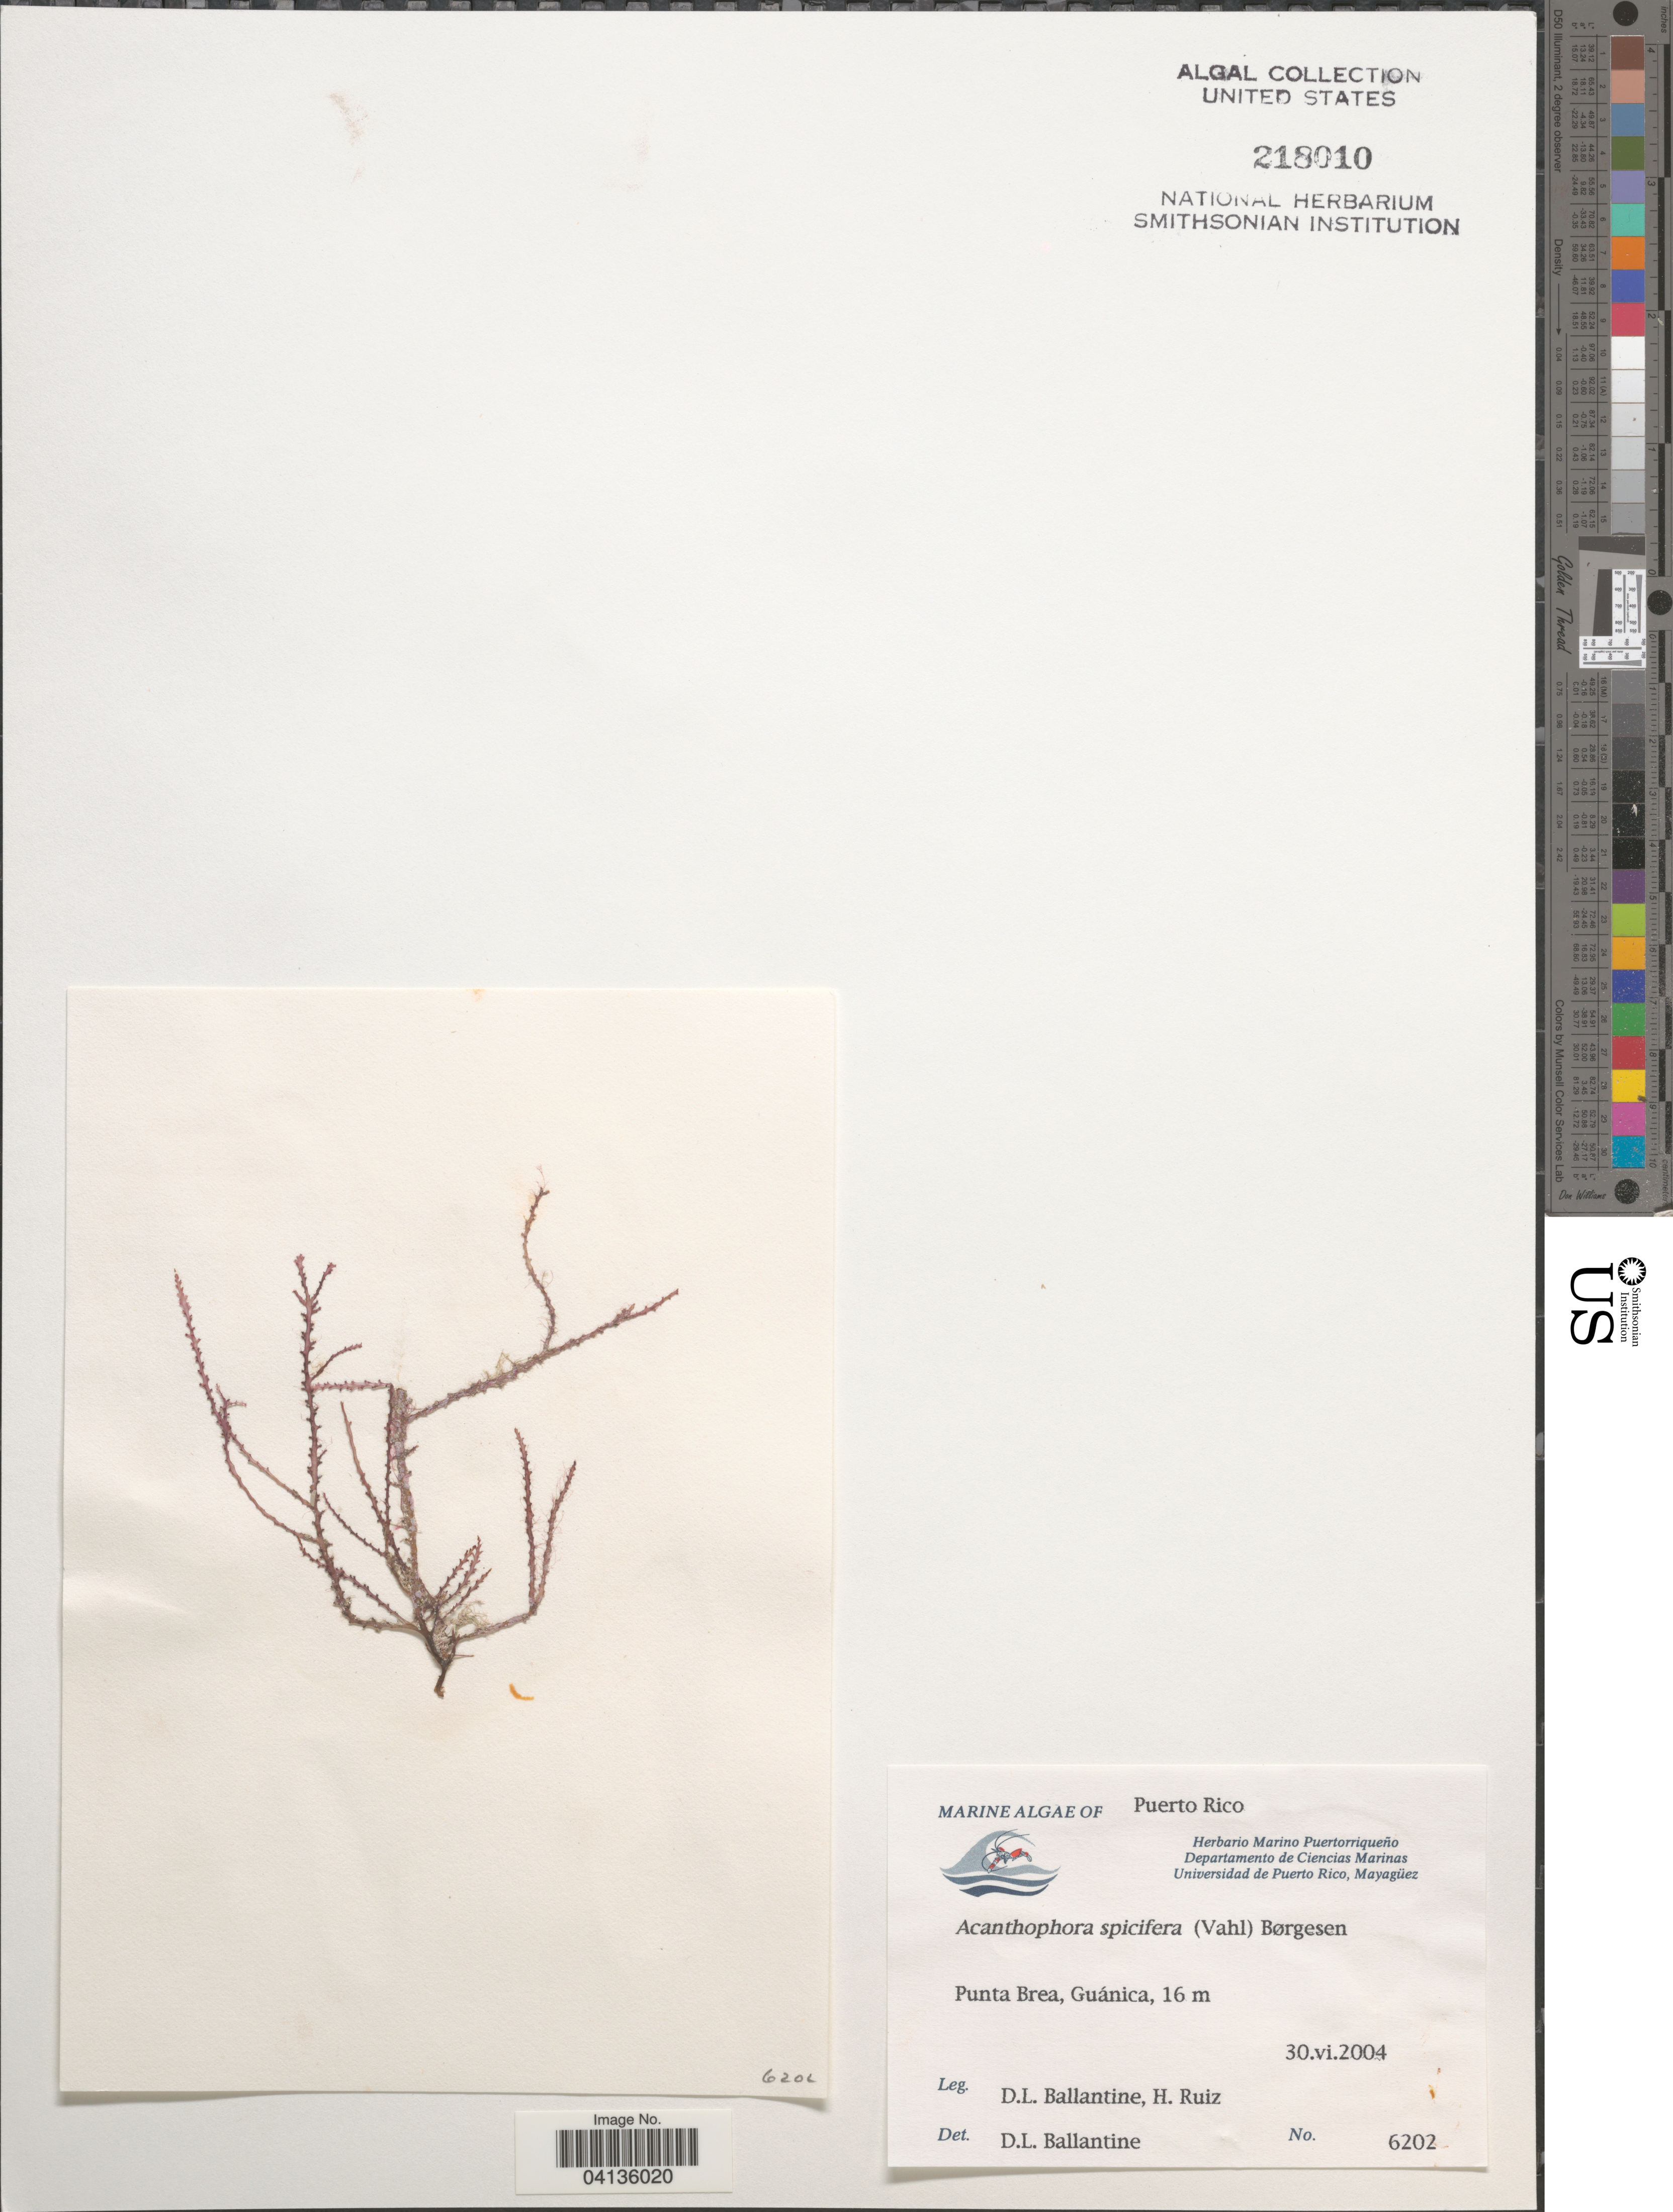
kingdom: Plantae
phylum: Rhodophyta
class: Florideophyceae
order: Ceramiales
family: Rhodomelaceae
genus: Acanthophora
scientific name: Acanthophora spicifera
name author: (Vahl) Børgesen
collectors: D.L. Ballantine & H. Ruiz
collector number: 6202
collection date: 2004-06-30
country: Puerto Rico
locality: Punta Brea, Guánica.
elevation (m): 16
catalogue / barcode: US 218010